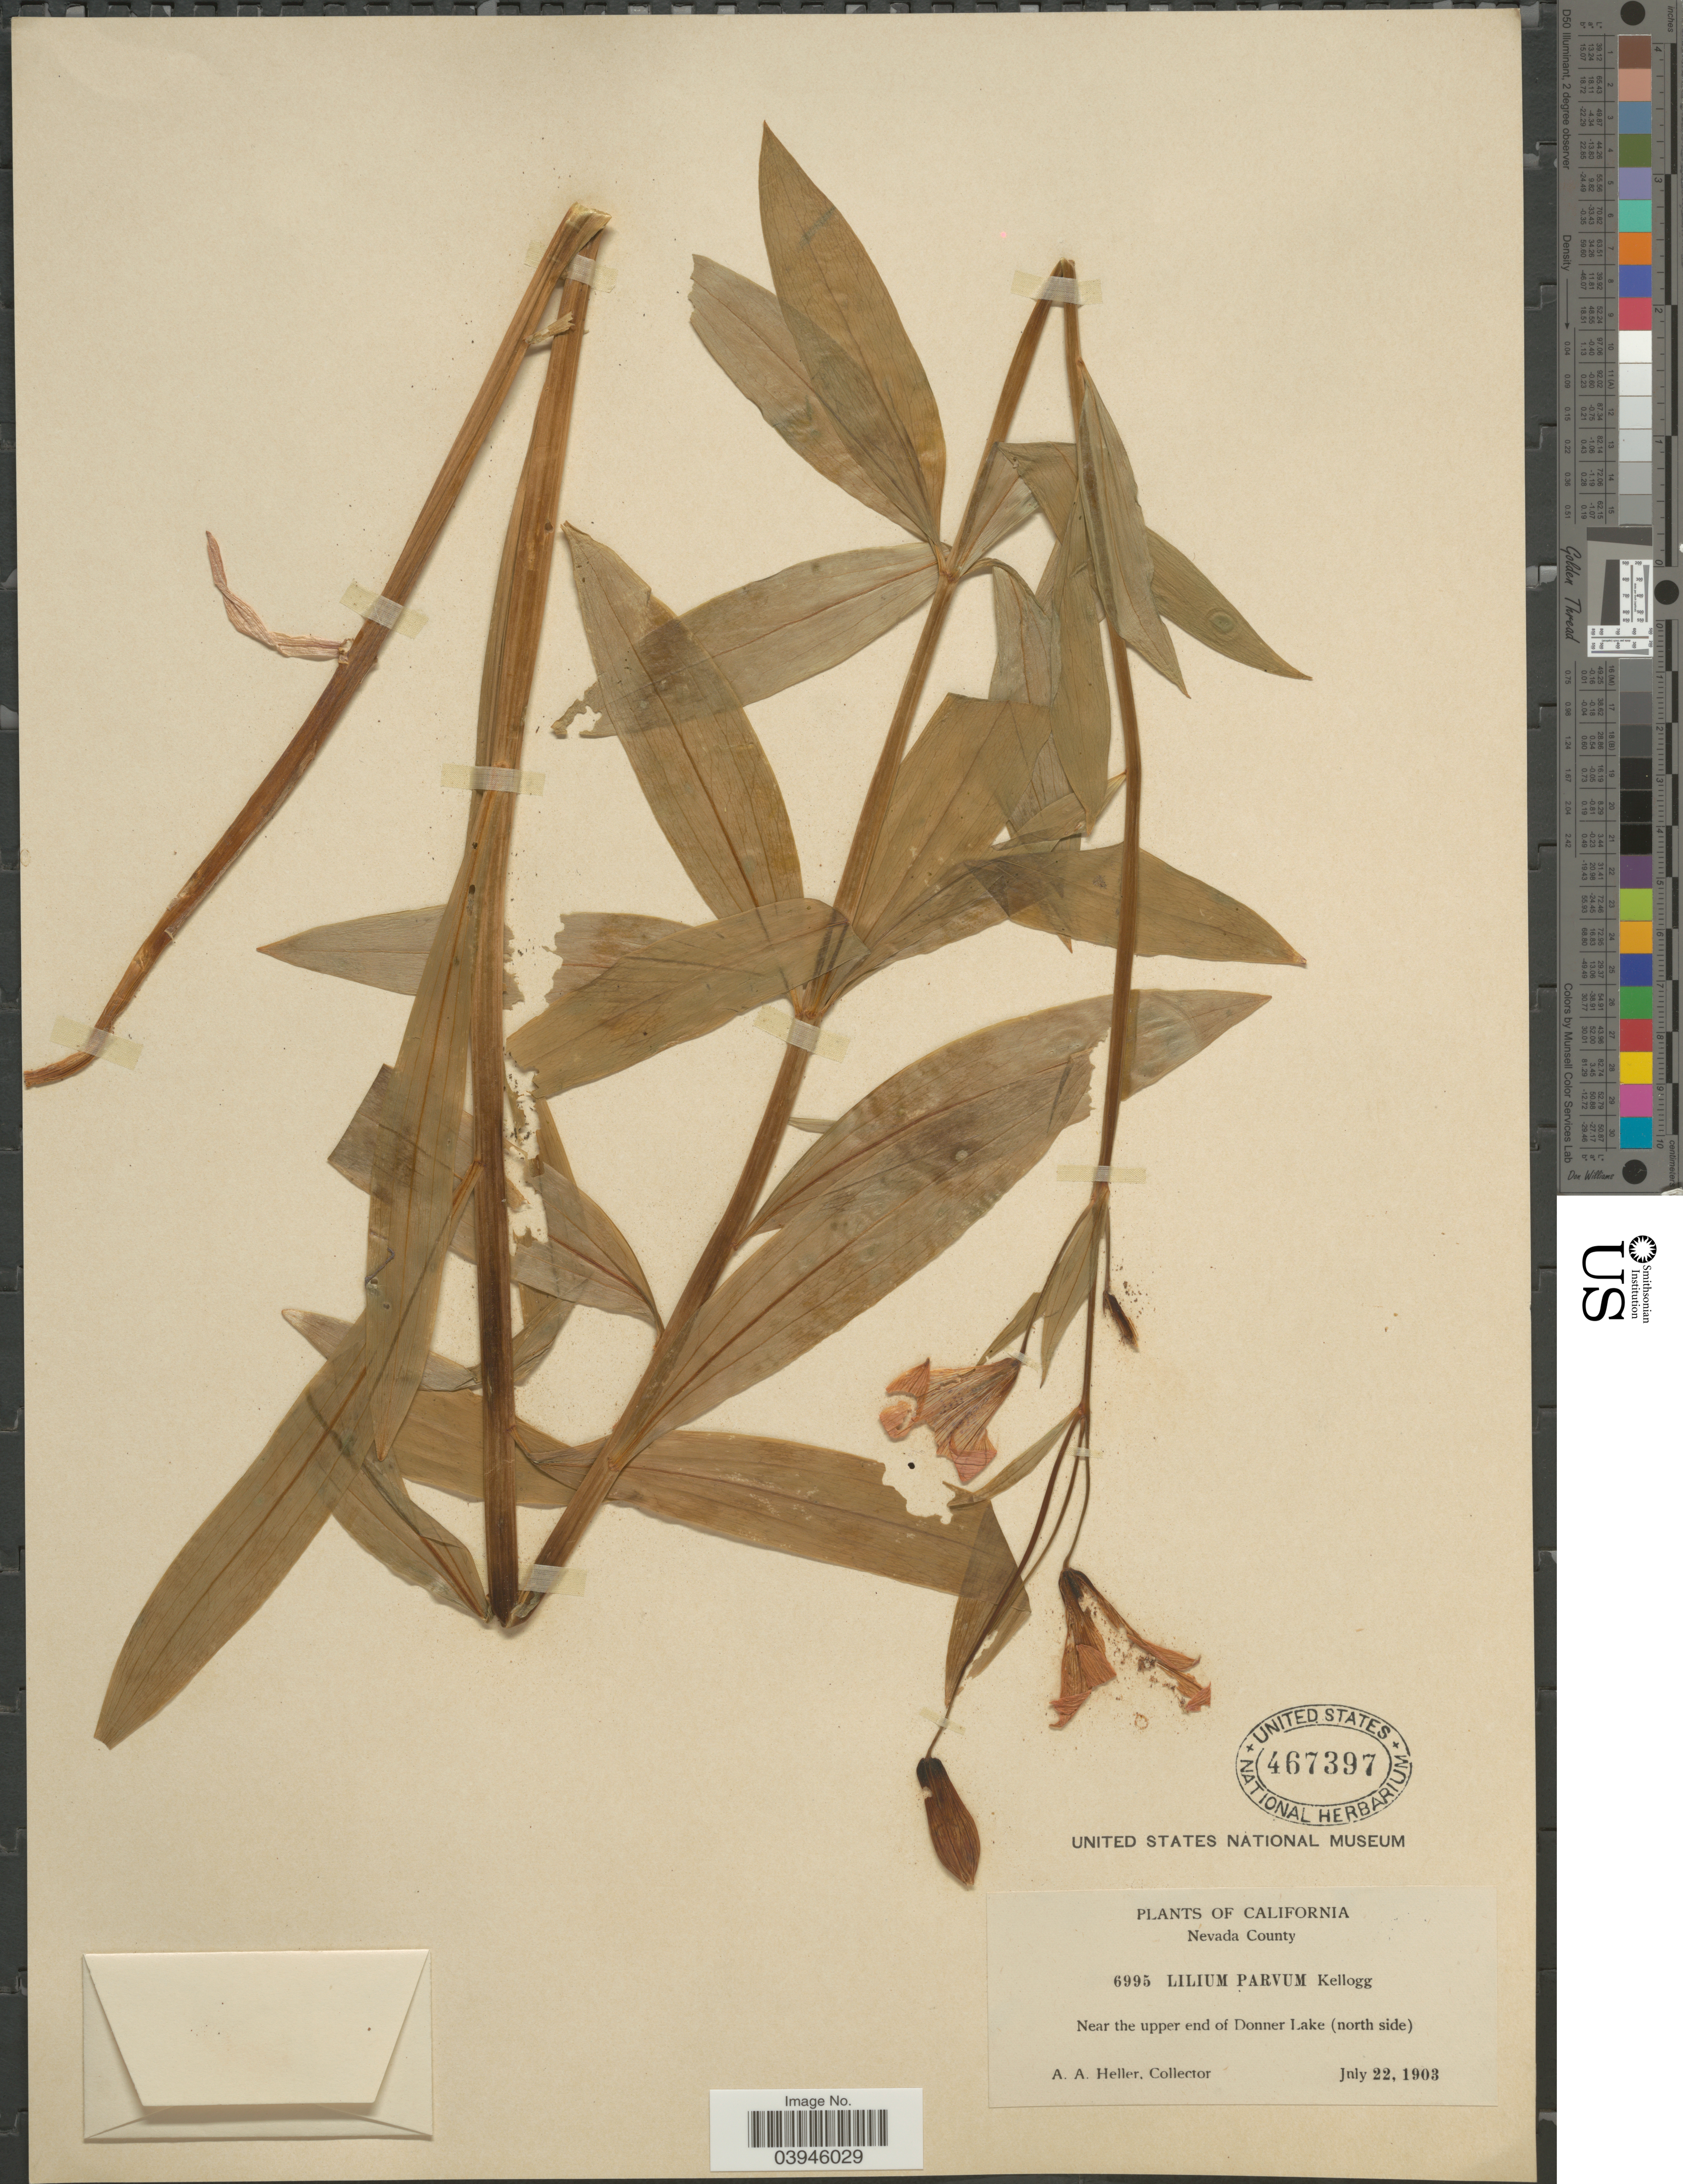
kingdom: Plantae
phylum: Tracheophyta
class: Liliopsida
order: Liliales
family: Liliaceae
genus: Lilium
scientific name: Lilium parvum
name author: Kellogg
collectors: A. A. Heller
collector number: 6995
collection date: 1903-07-22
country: United States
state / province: California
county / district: Nevada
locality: Nevada County. Near the upper end of Donner Lake (north side).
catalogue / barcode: US 467397